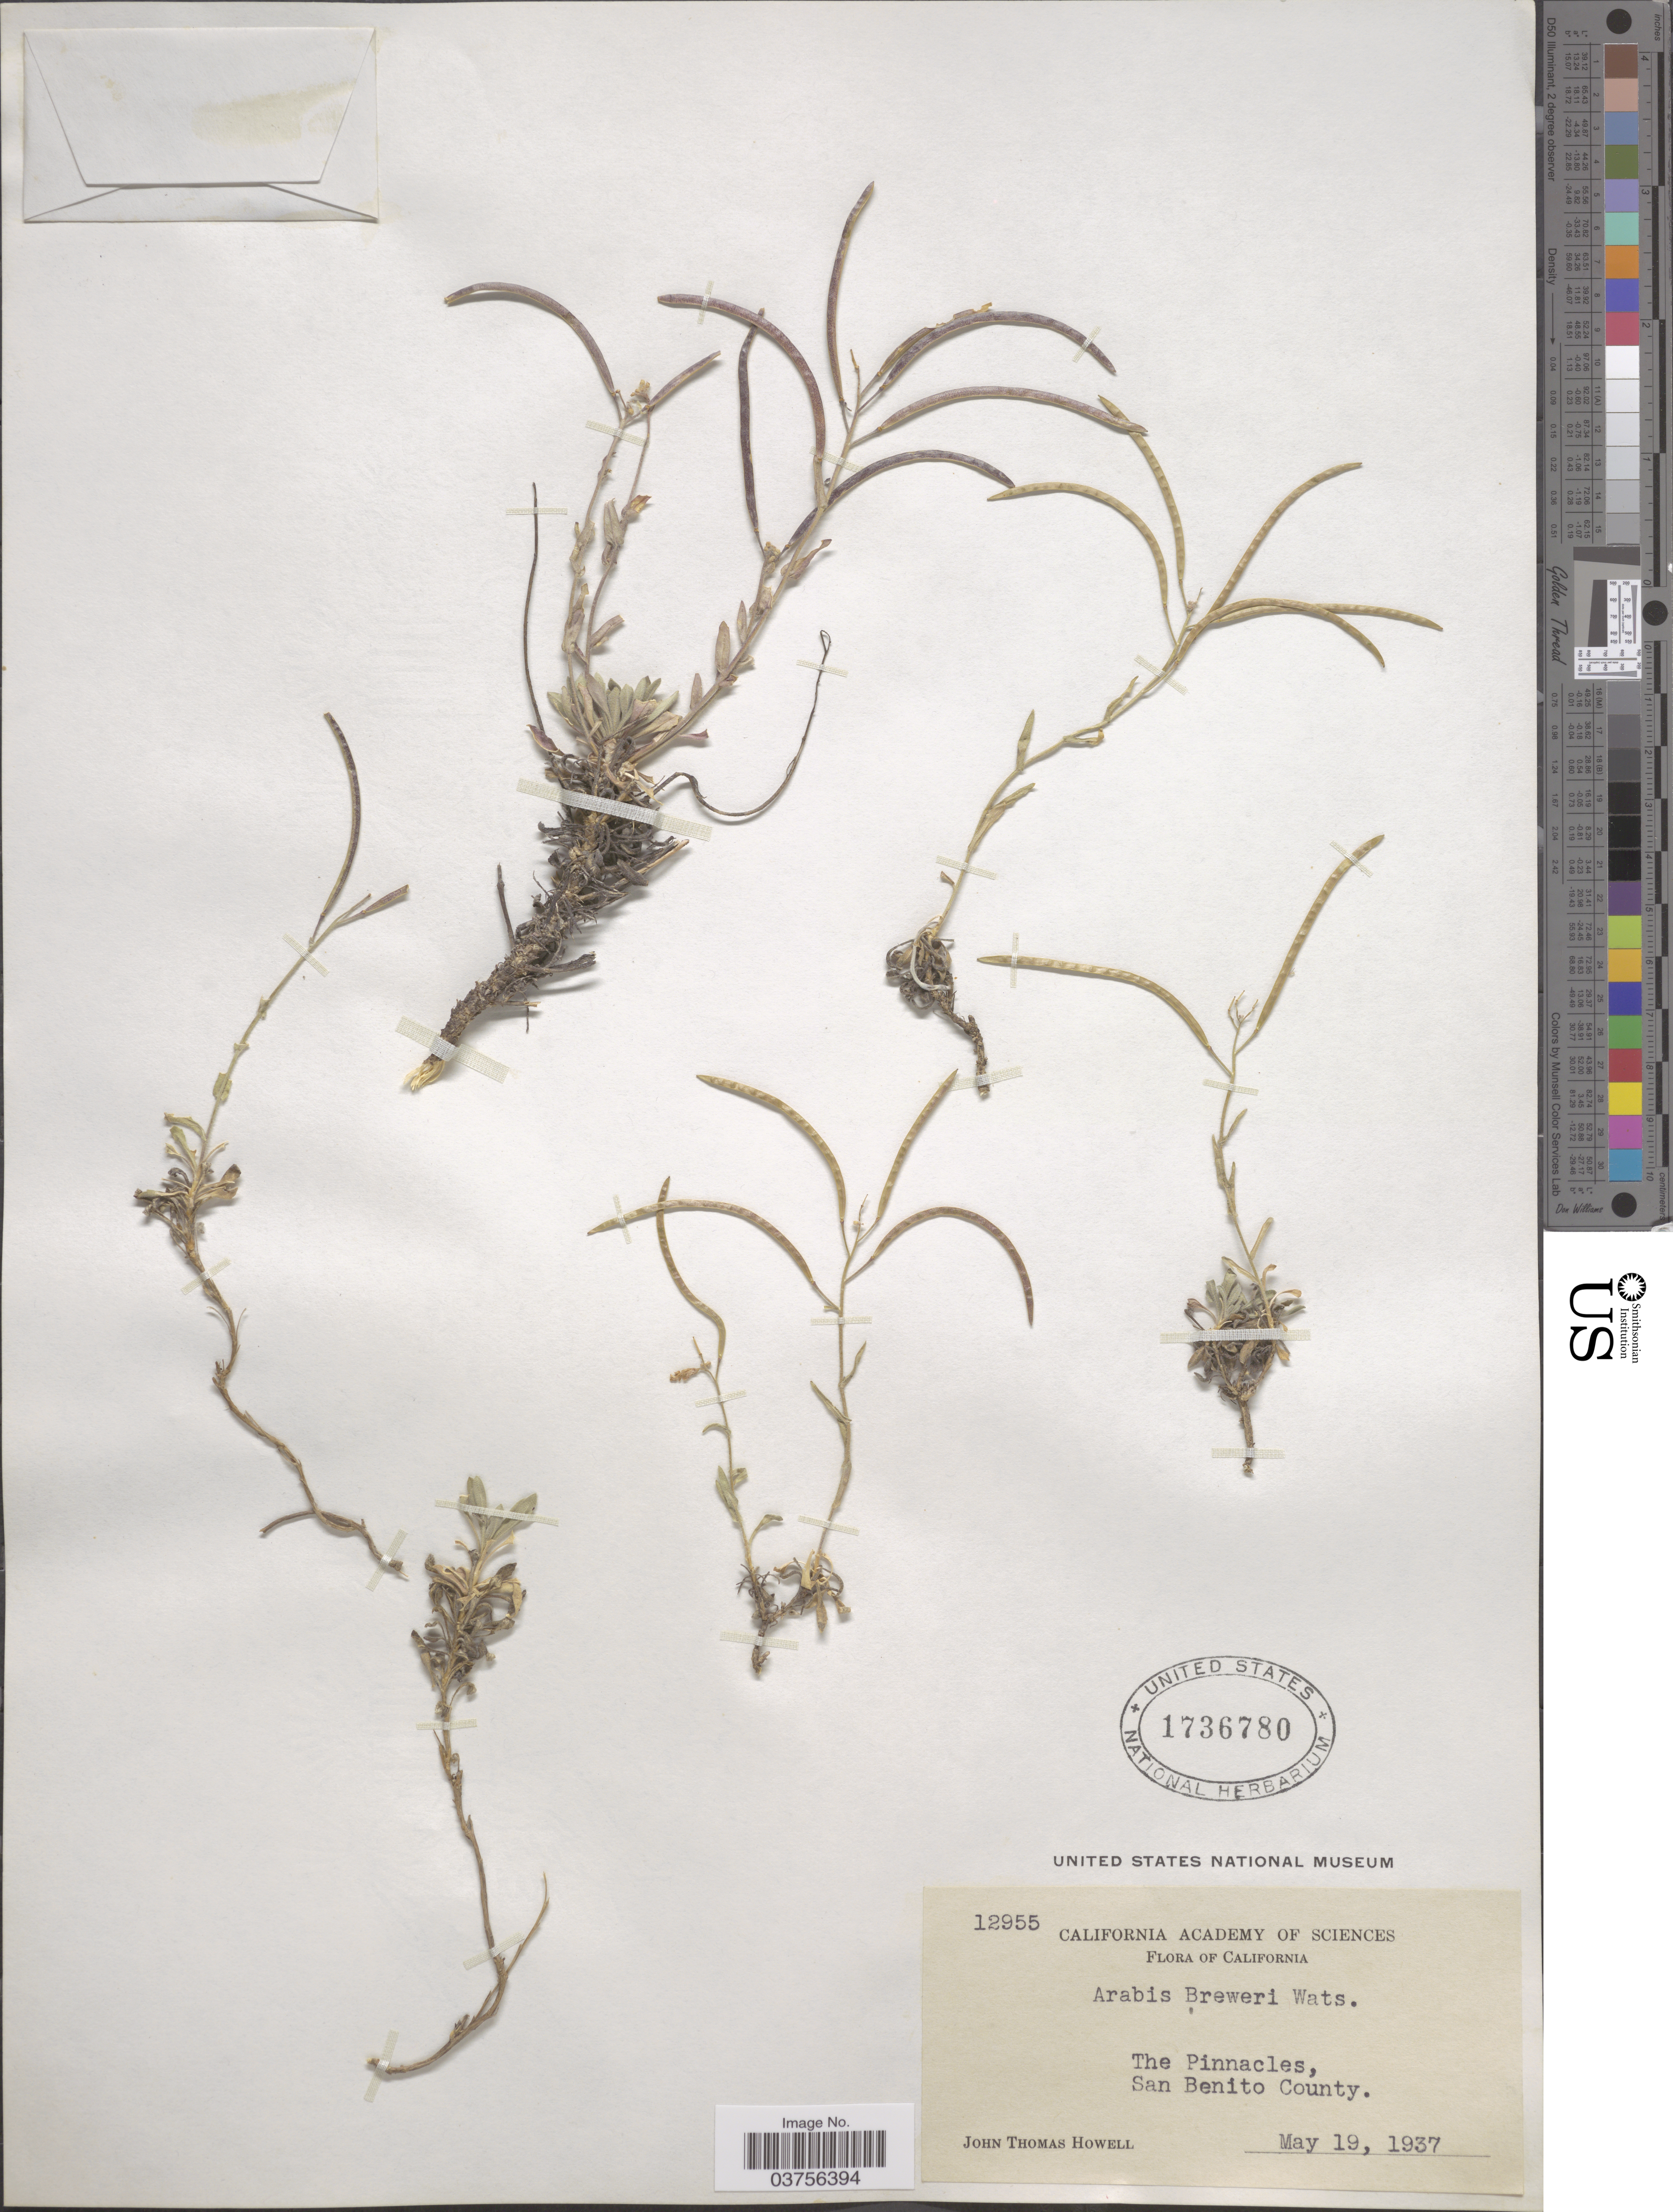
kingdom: Plantae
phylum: Tracheophyta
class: Magnoliopsida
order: Brassicales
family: Brassicaceae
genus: Arabis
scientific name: Arabis breweri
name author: S. Watson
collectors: J. T. Howell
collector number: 12955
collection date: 1937-05-19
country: United States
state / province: California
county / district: San Benito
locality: The Pinnacles, San Benito County.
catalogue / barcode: US 1736780